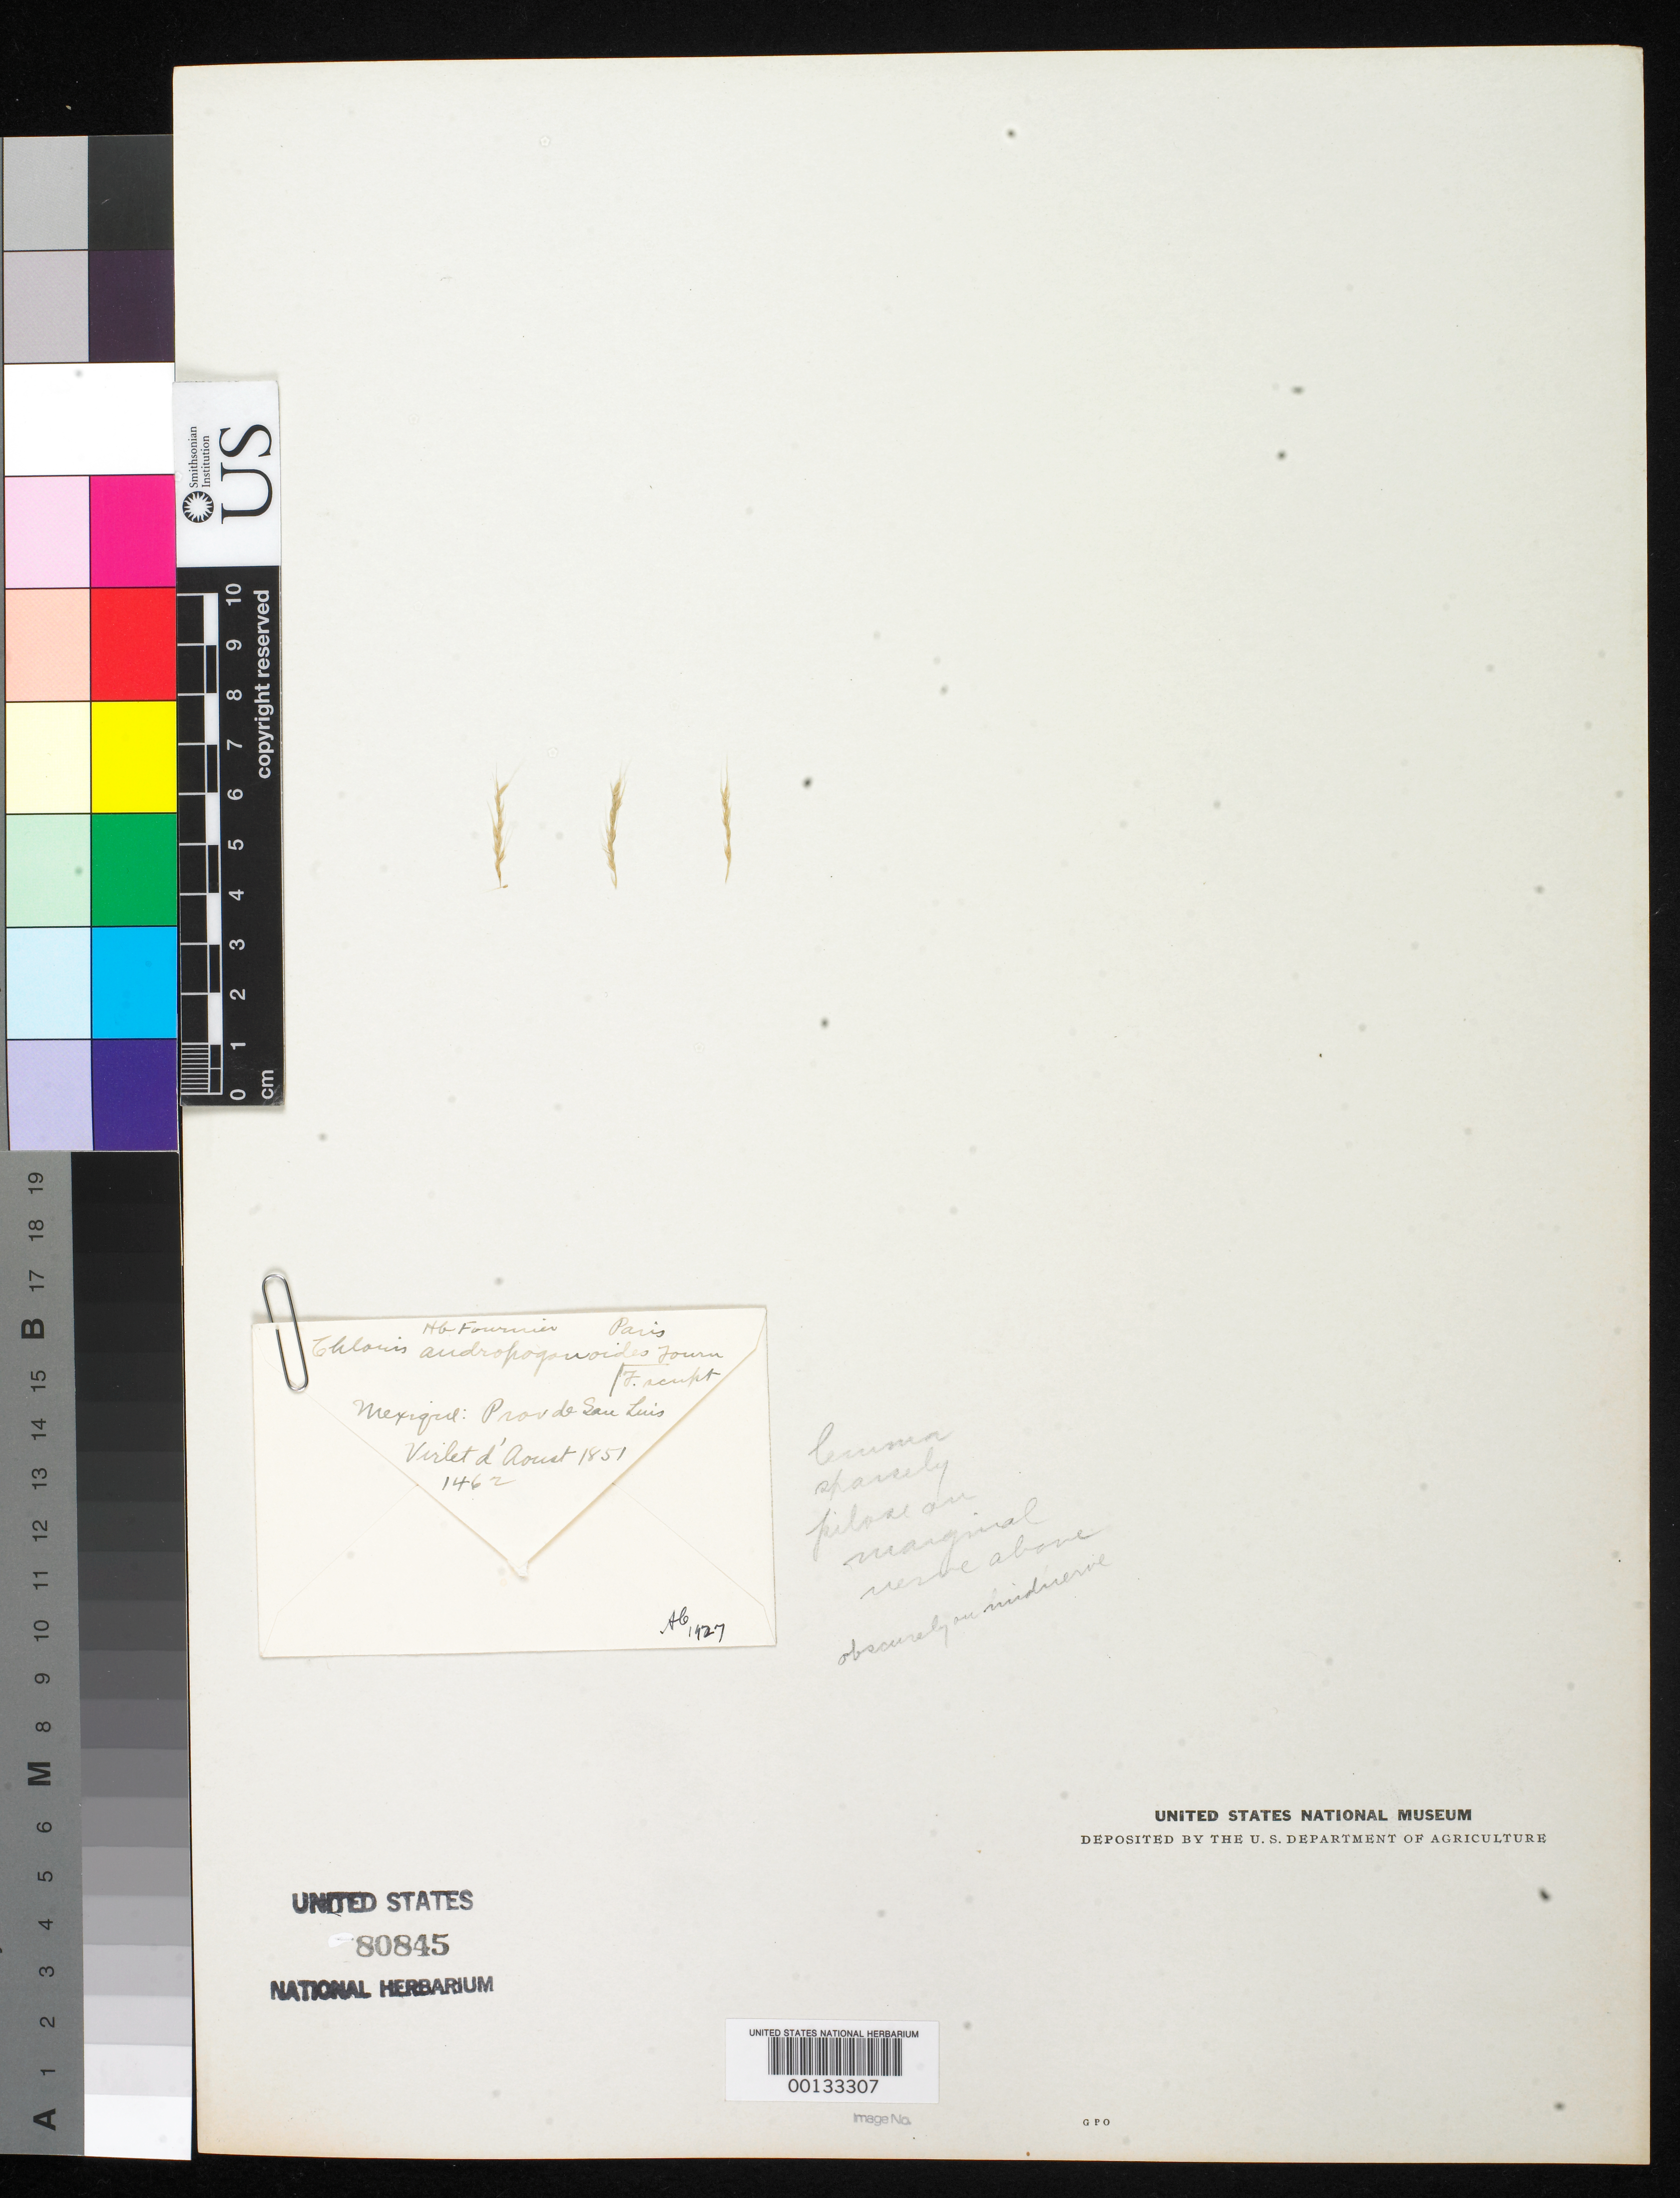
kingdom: Plantae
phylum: Tracheophyta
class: Liliopsida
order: Poales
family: Poaceae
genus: Chloris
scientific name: Chloris andropogonoides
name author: E. Fourn.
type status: Type Fragment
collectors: M. Virlet d'Aoust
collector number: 1462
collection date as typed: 1851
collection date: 1851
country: Mexico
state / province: San Luis Potosi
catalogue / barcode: US 80845